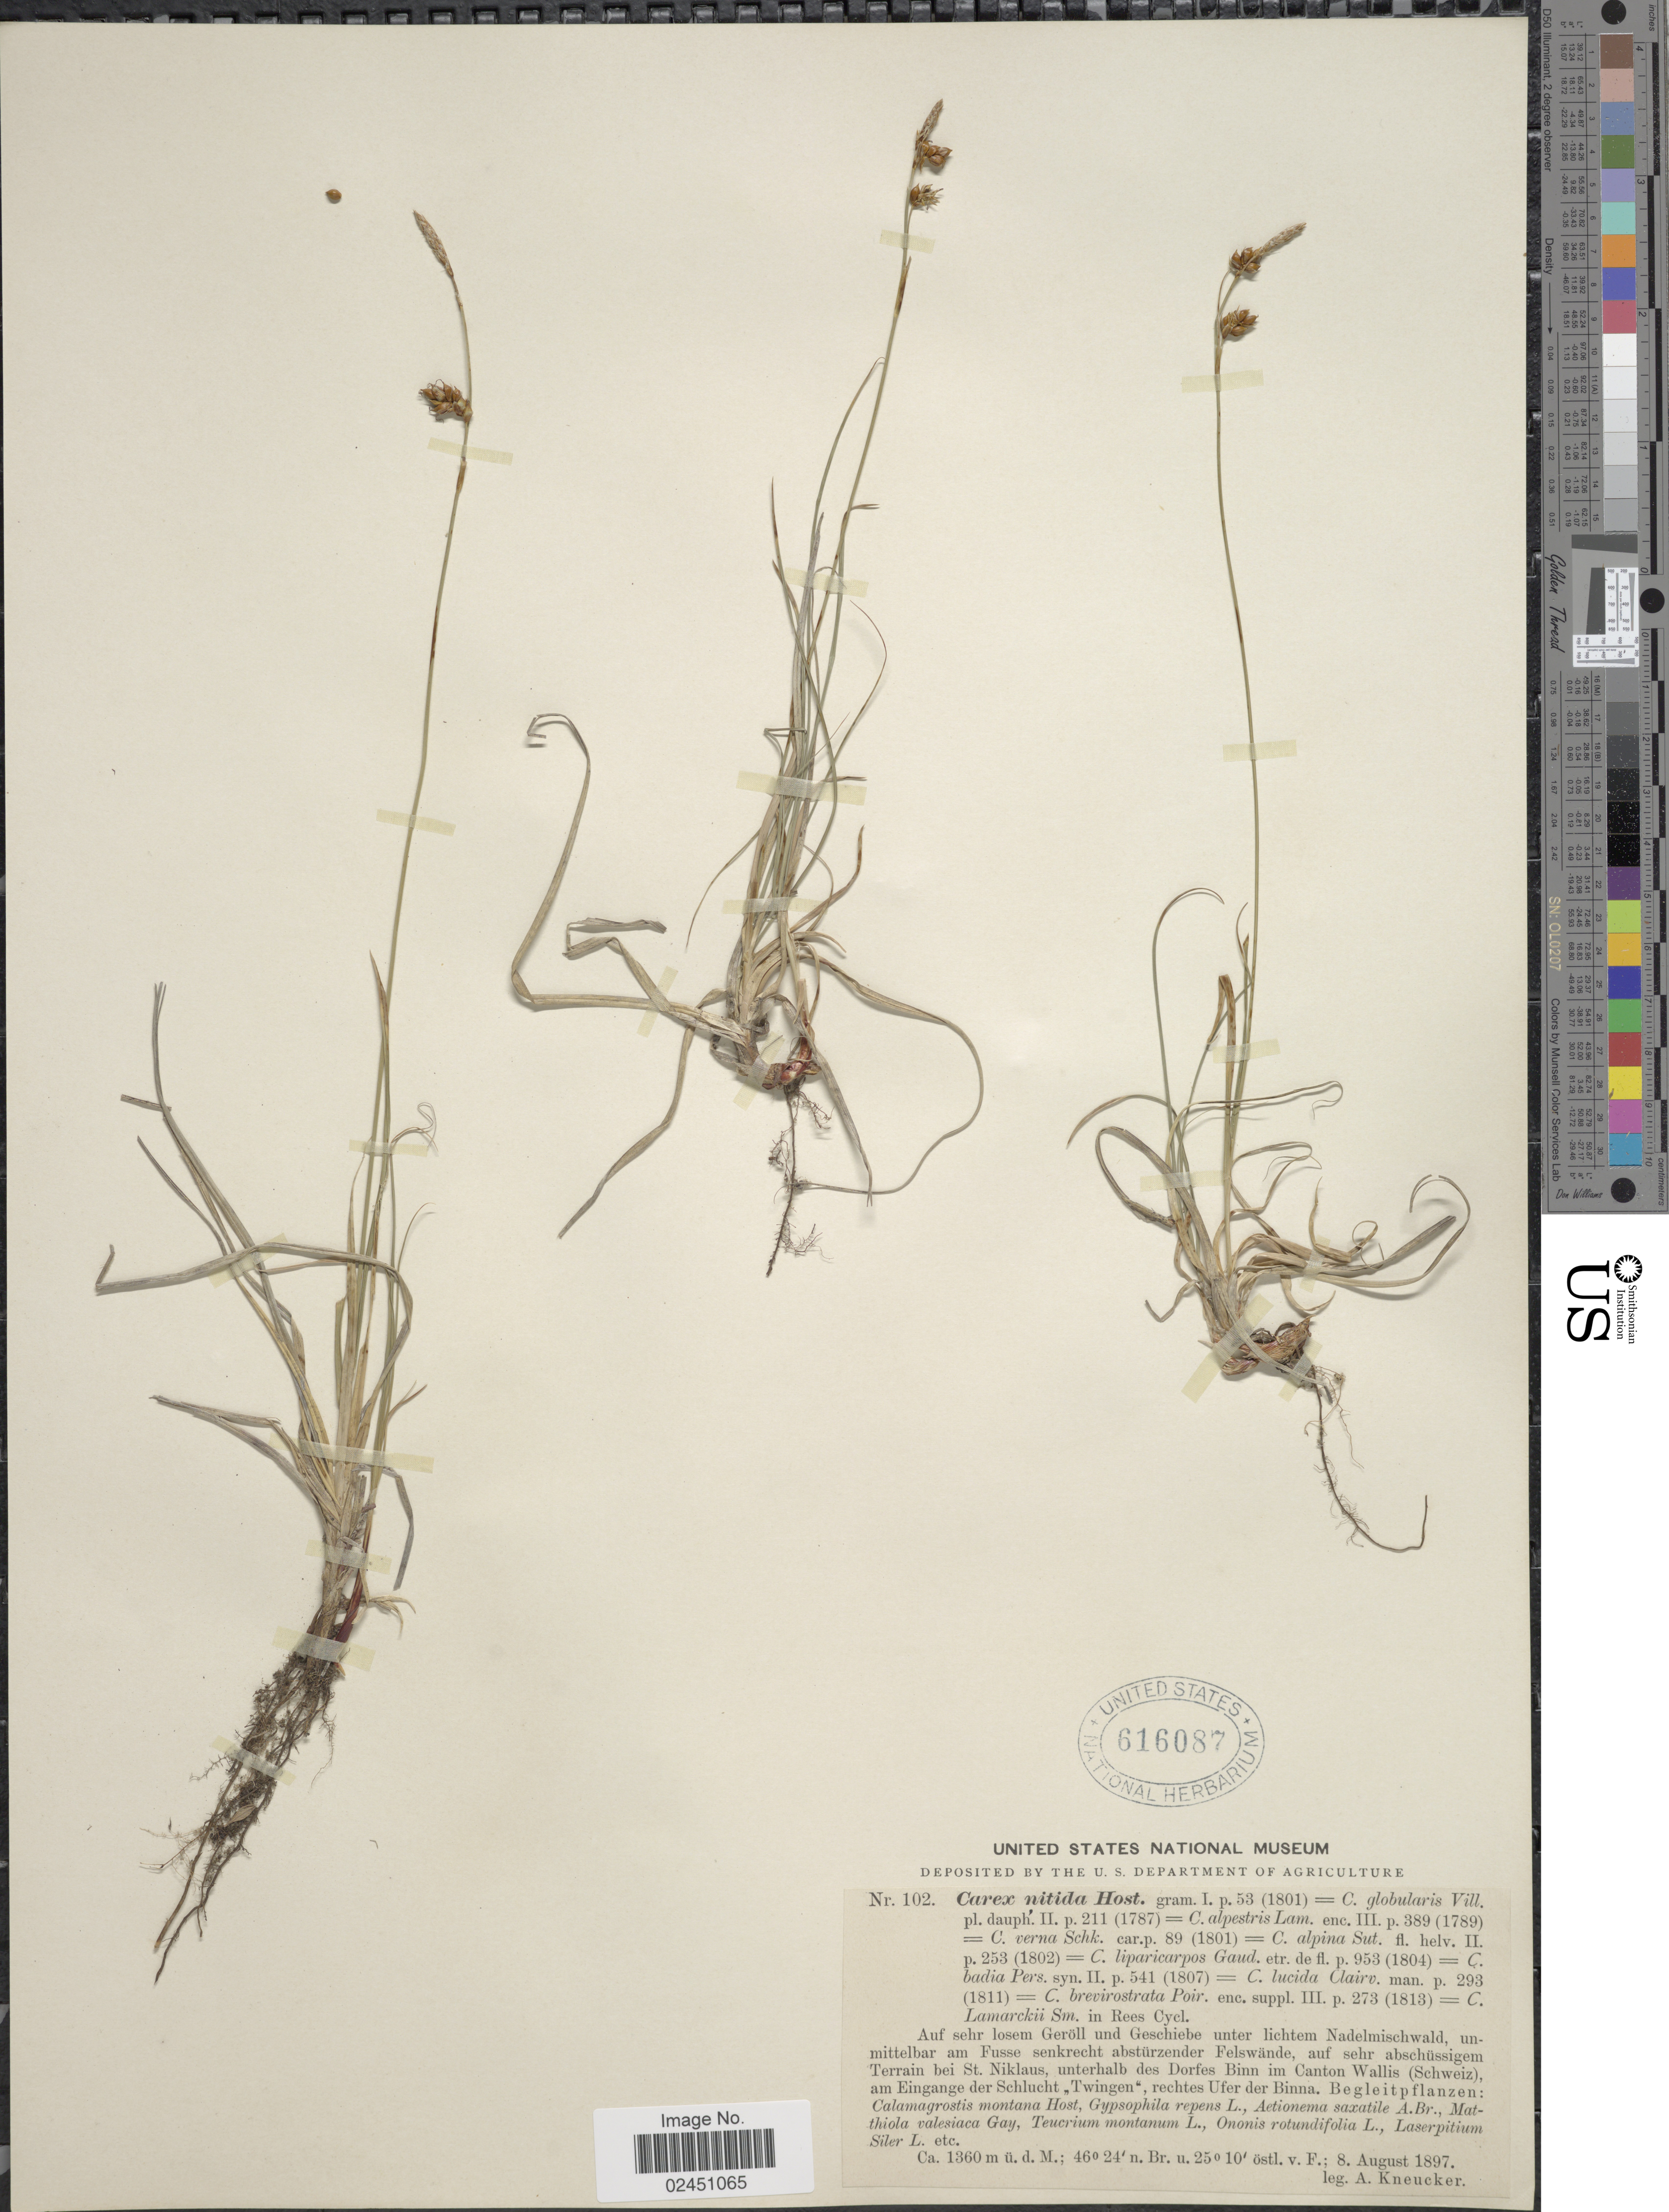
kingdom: Plantae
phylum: Tracheophyta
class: Liliopsida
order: Poales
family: Cyperaceae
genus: Carex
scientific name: Carex liparocarpos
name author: Gaudin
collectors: A. Kneucker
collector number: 102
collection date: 1897-08-08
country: Switzerland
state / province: Valais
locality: Auf sehr losem Geroll und Geschiebe unter lichtem Nadelmischwald, unmittelbar am Fusse senkrecht absturzender Felswande, auf sehr abschussigem Terrain bei St. Niklaus, unterhalb des Dorfes Binn im Canton Wallis (Schweiz), am Eingange der Schlucht "Twingen", rechtes Ufer der Binna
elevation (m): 1360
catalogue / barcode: US 616087